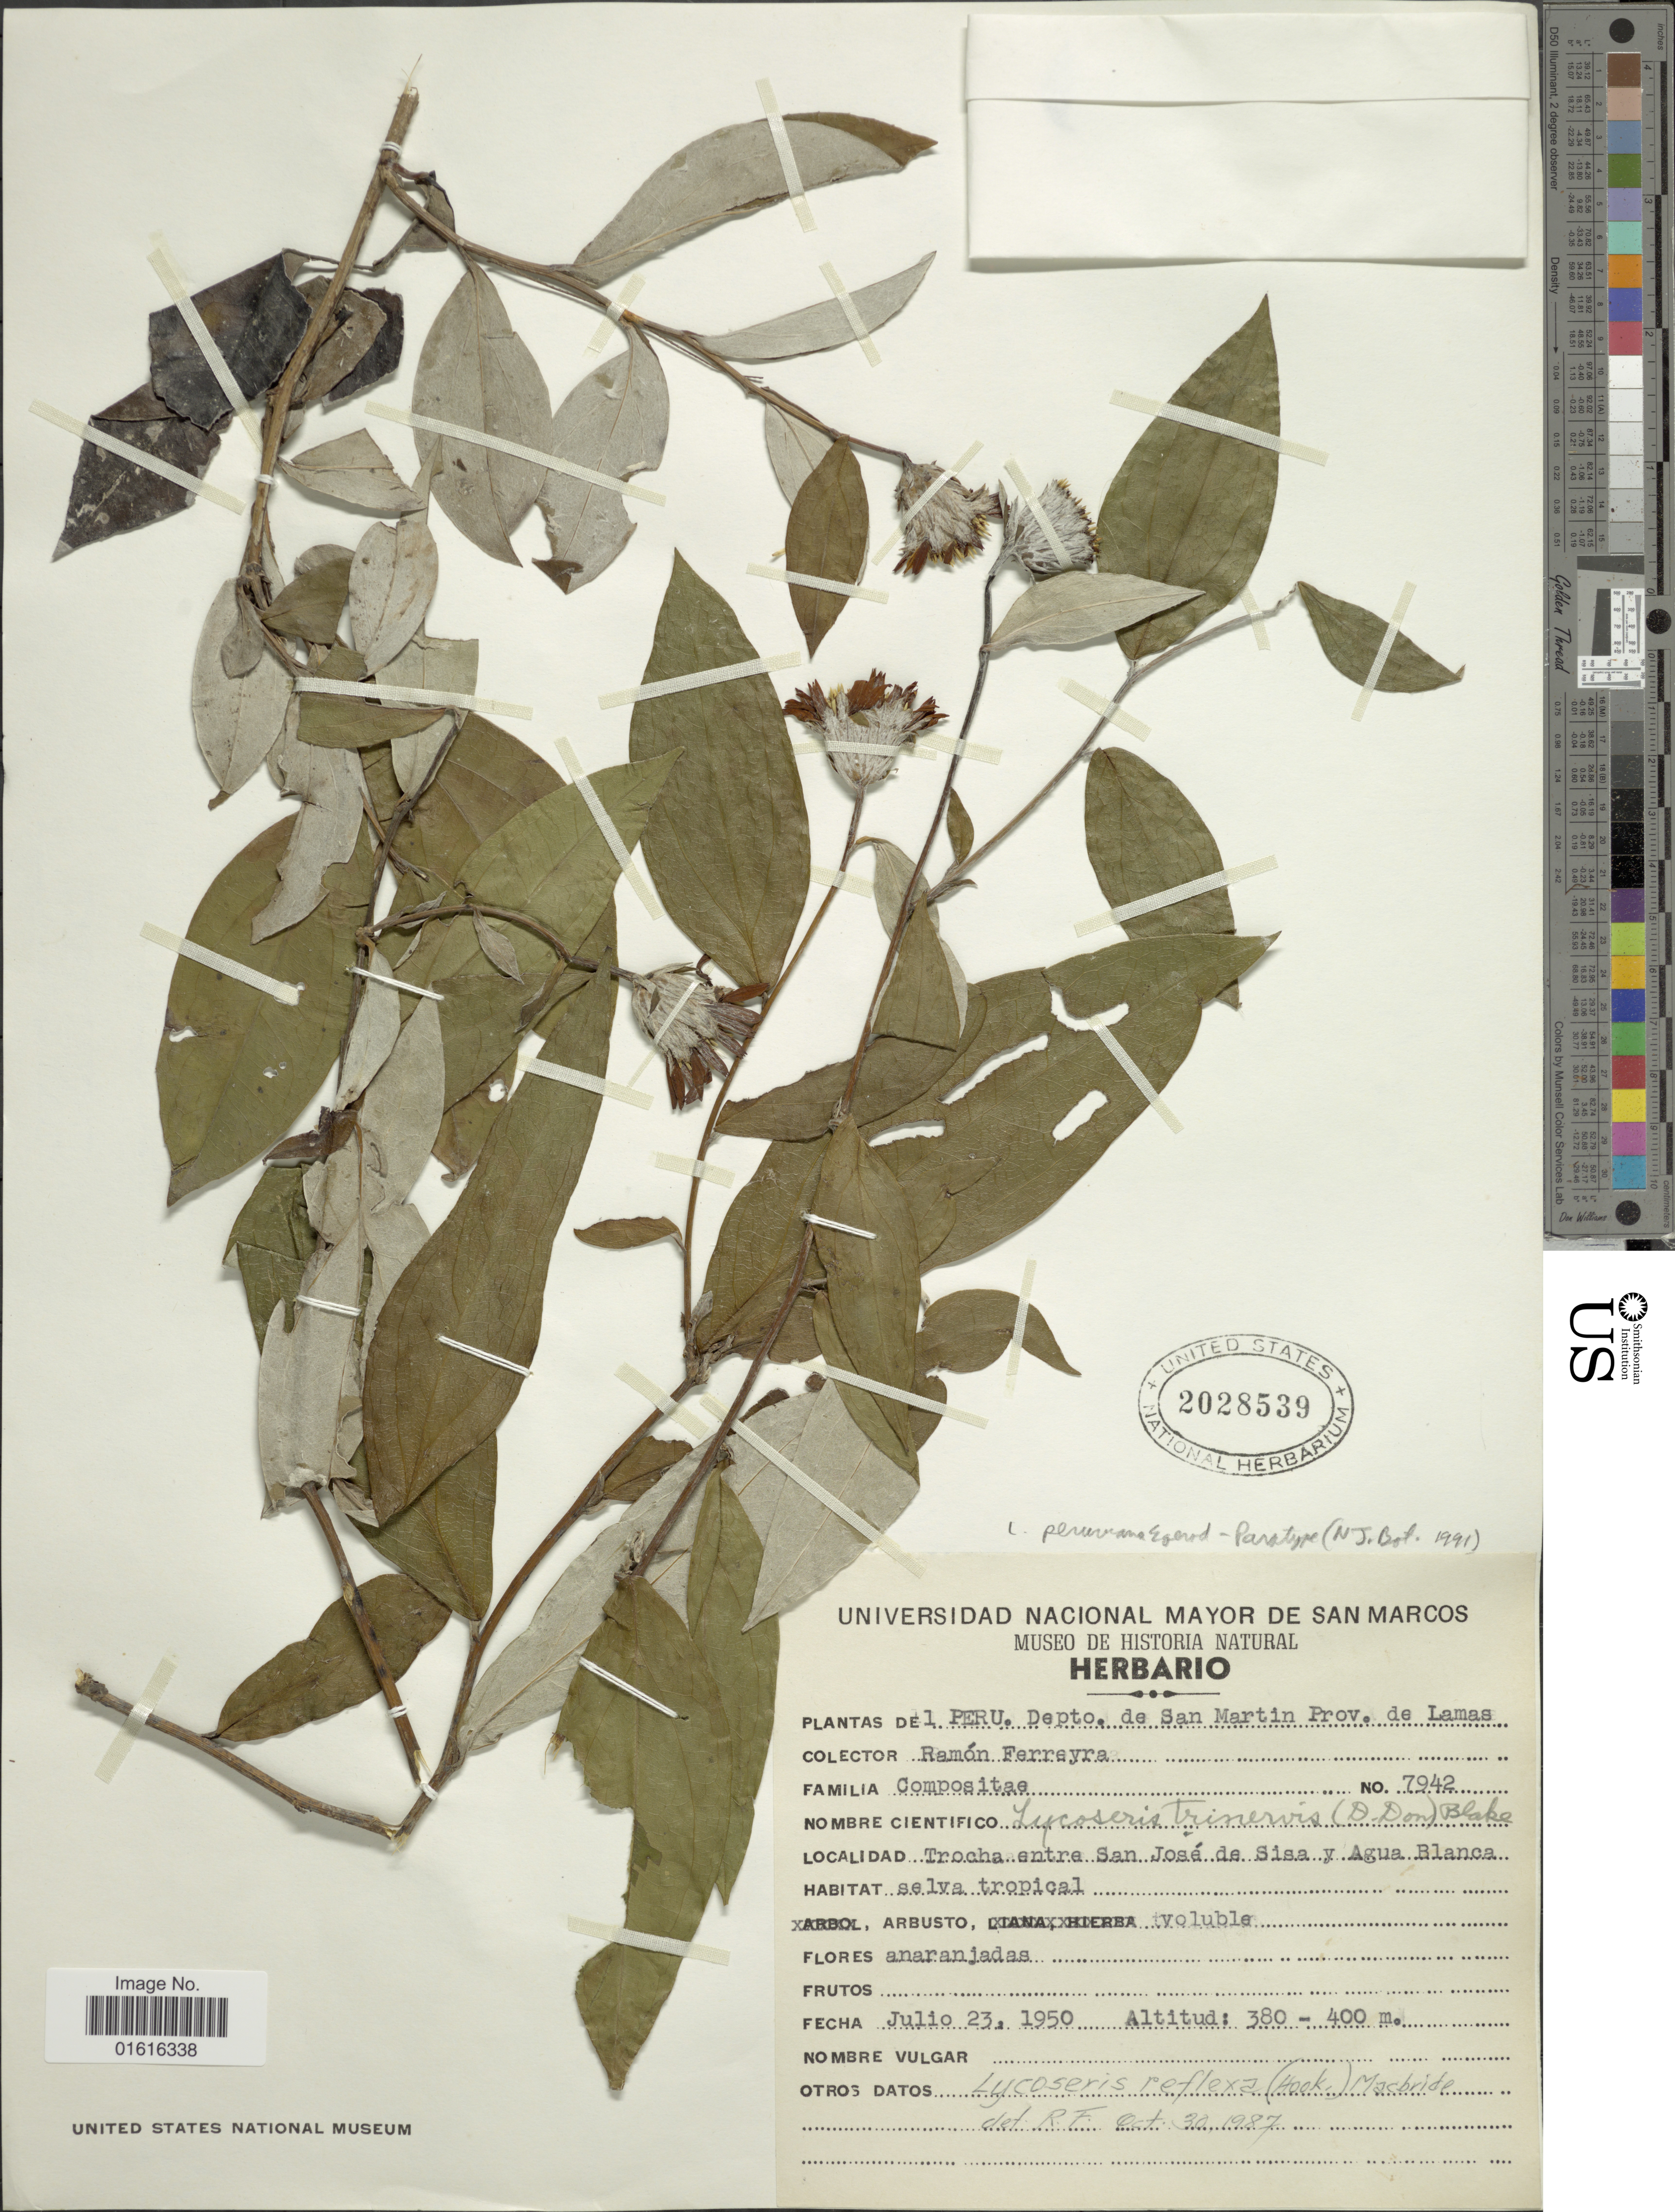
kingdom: Plantae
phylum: Tracheophyta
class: Magnoliopsida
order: Asterales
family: Asteraceae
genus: Lycoseris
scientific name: Lycoseris peruviana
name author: Egerod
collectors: R. A. Ferreyra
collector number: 7942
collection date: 1950-07-23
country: Peru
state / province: San Martín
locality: Prov. de Lamas, Trocha entre San Jose de Sisa y Agua Blanca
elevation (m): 380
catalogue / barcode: US 2028539